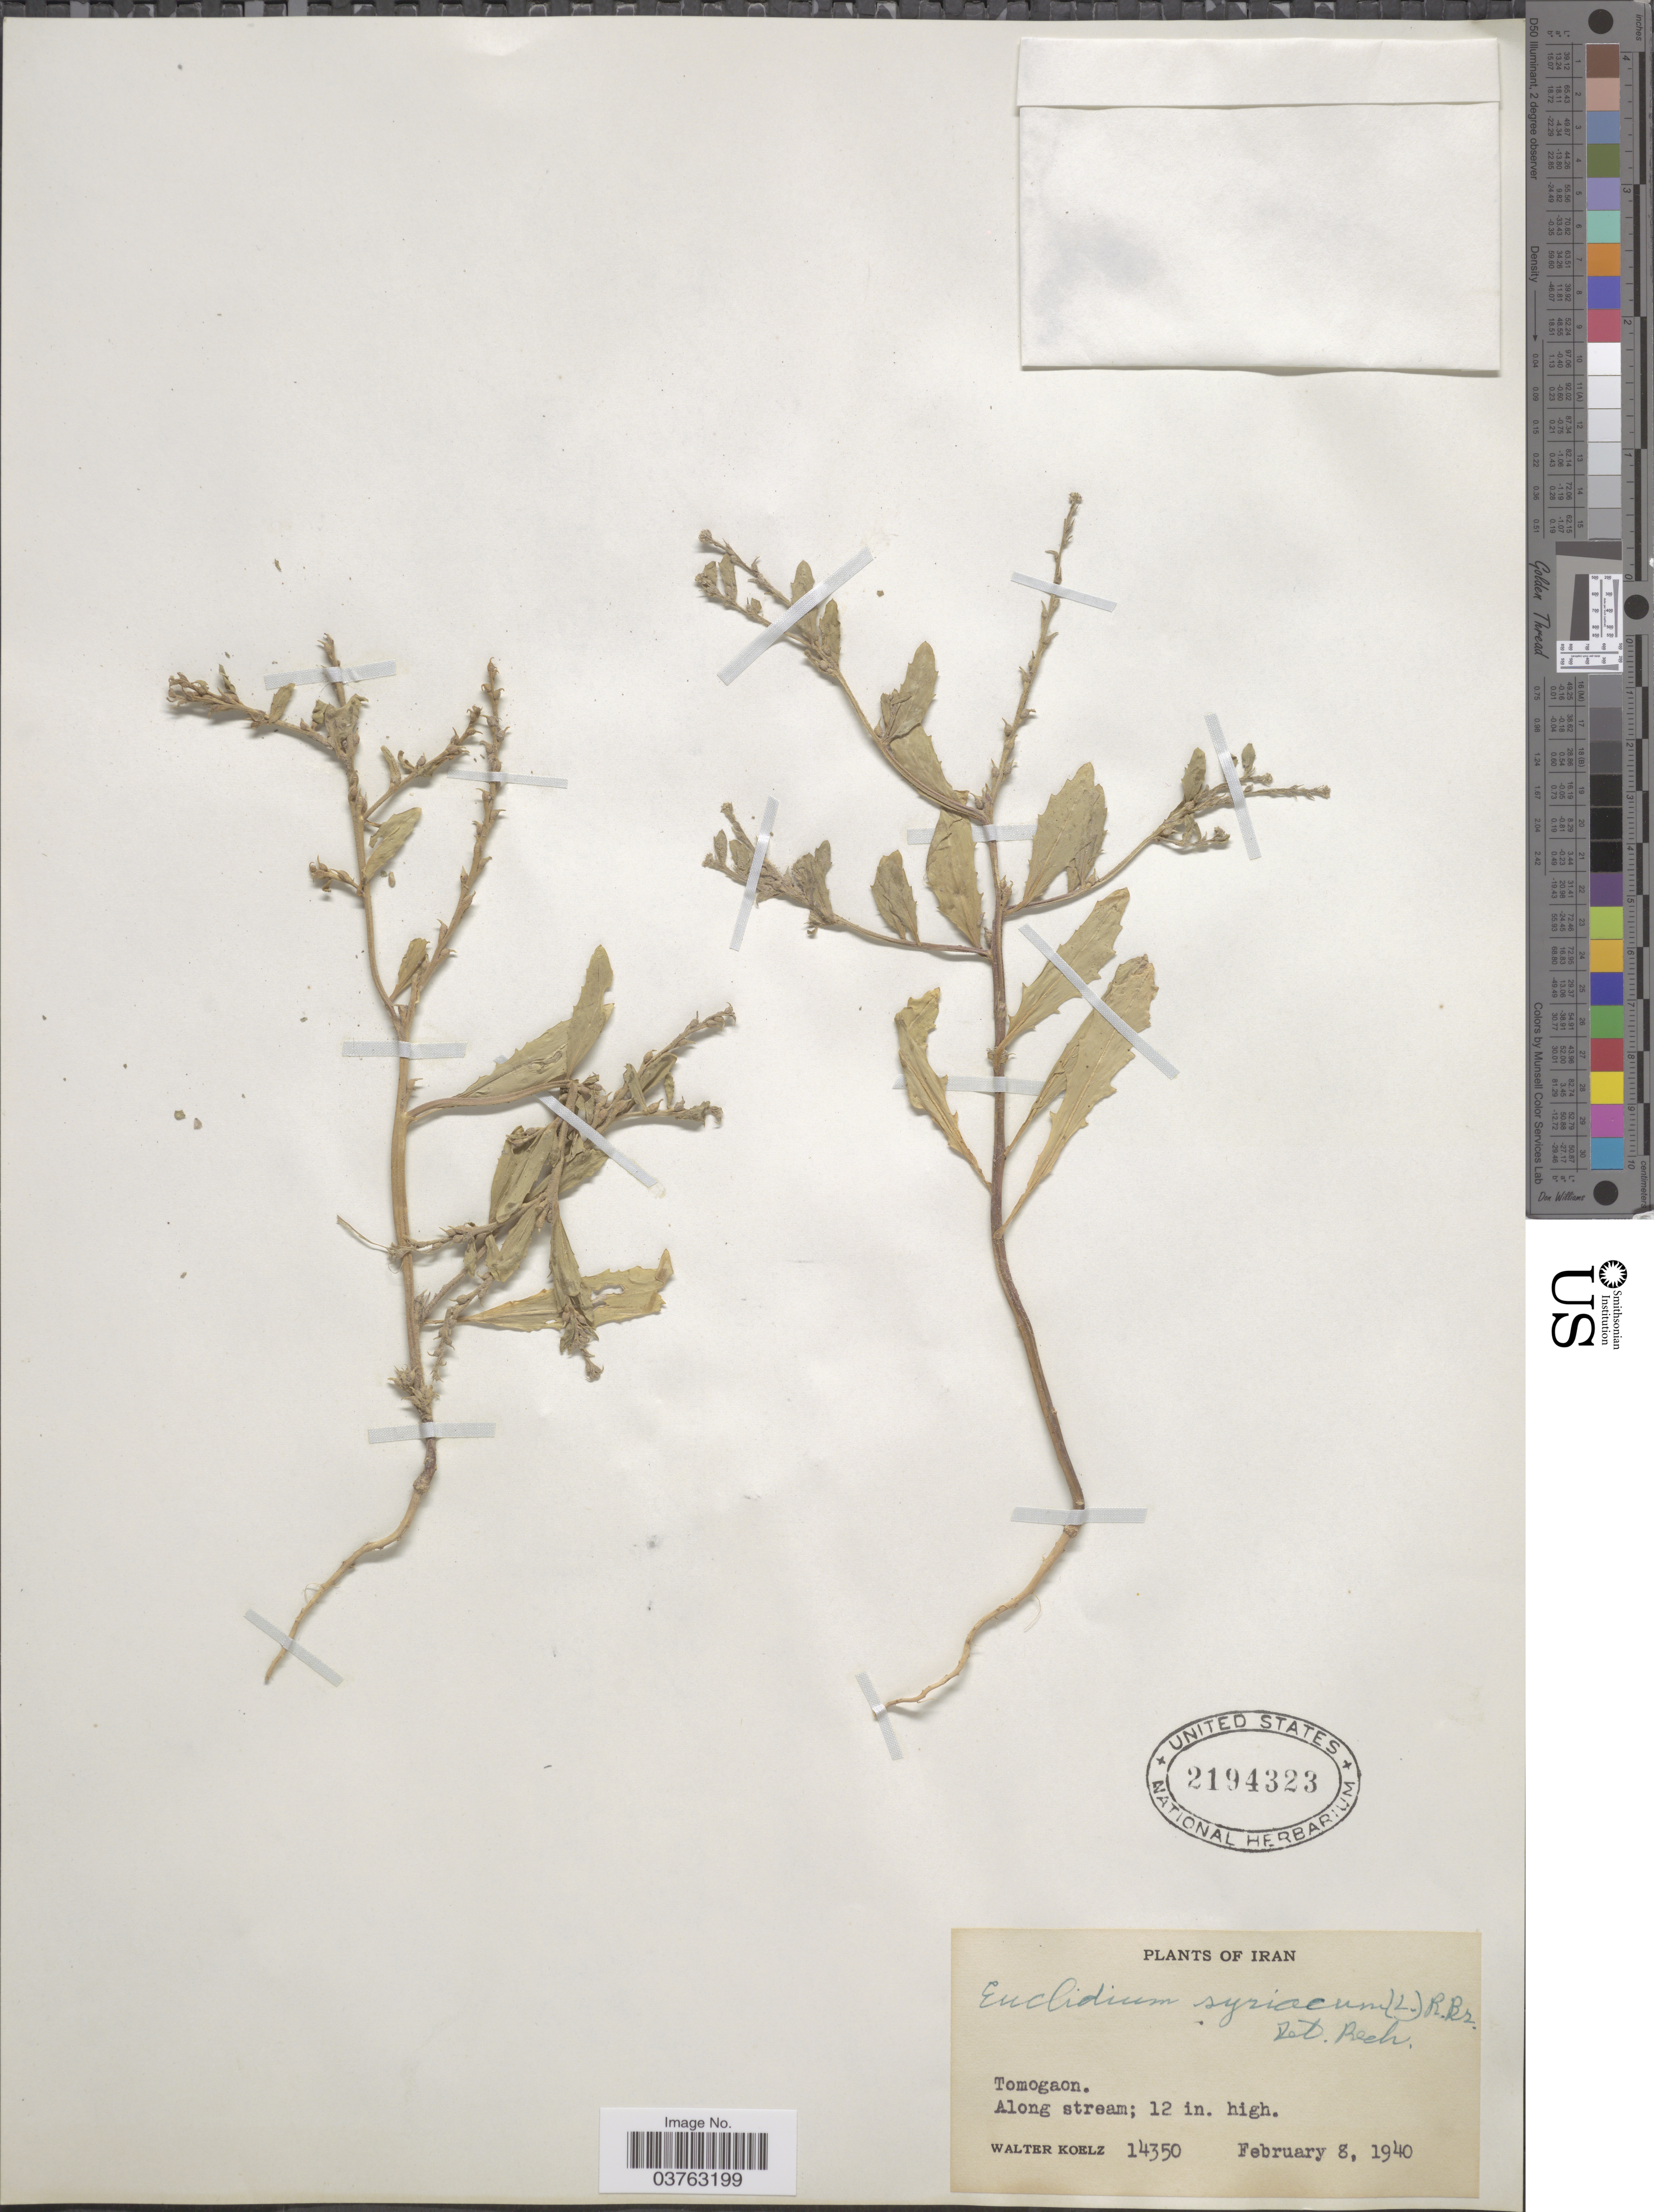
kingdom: Plantae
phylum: Tracheophyta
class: Magnoliopsida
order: Brassicales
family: Brassicaceae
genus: Euclidium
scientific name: Euclidium syriacum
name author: (L.) W.T. Aiton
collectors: W. N. Koelz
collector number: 14350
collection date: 1940-02-08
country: Iran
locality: Tomogaon. Along stream.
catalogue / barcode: US 2194323